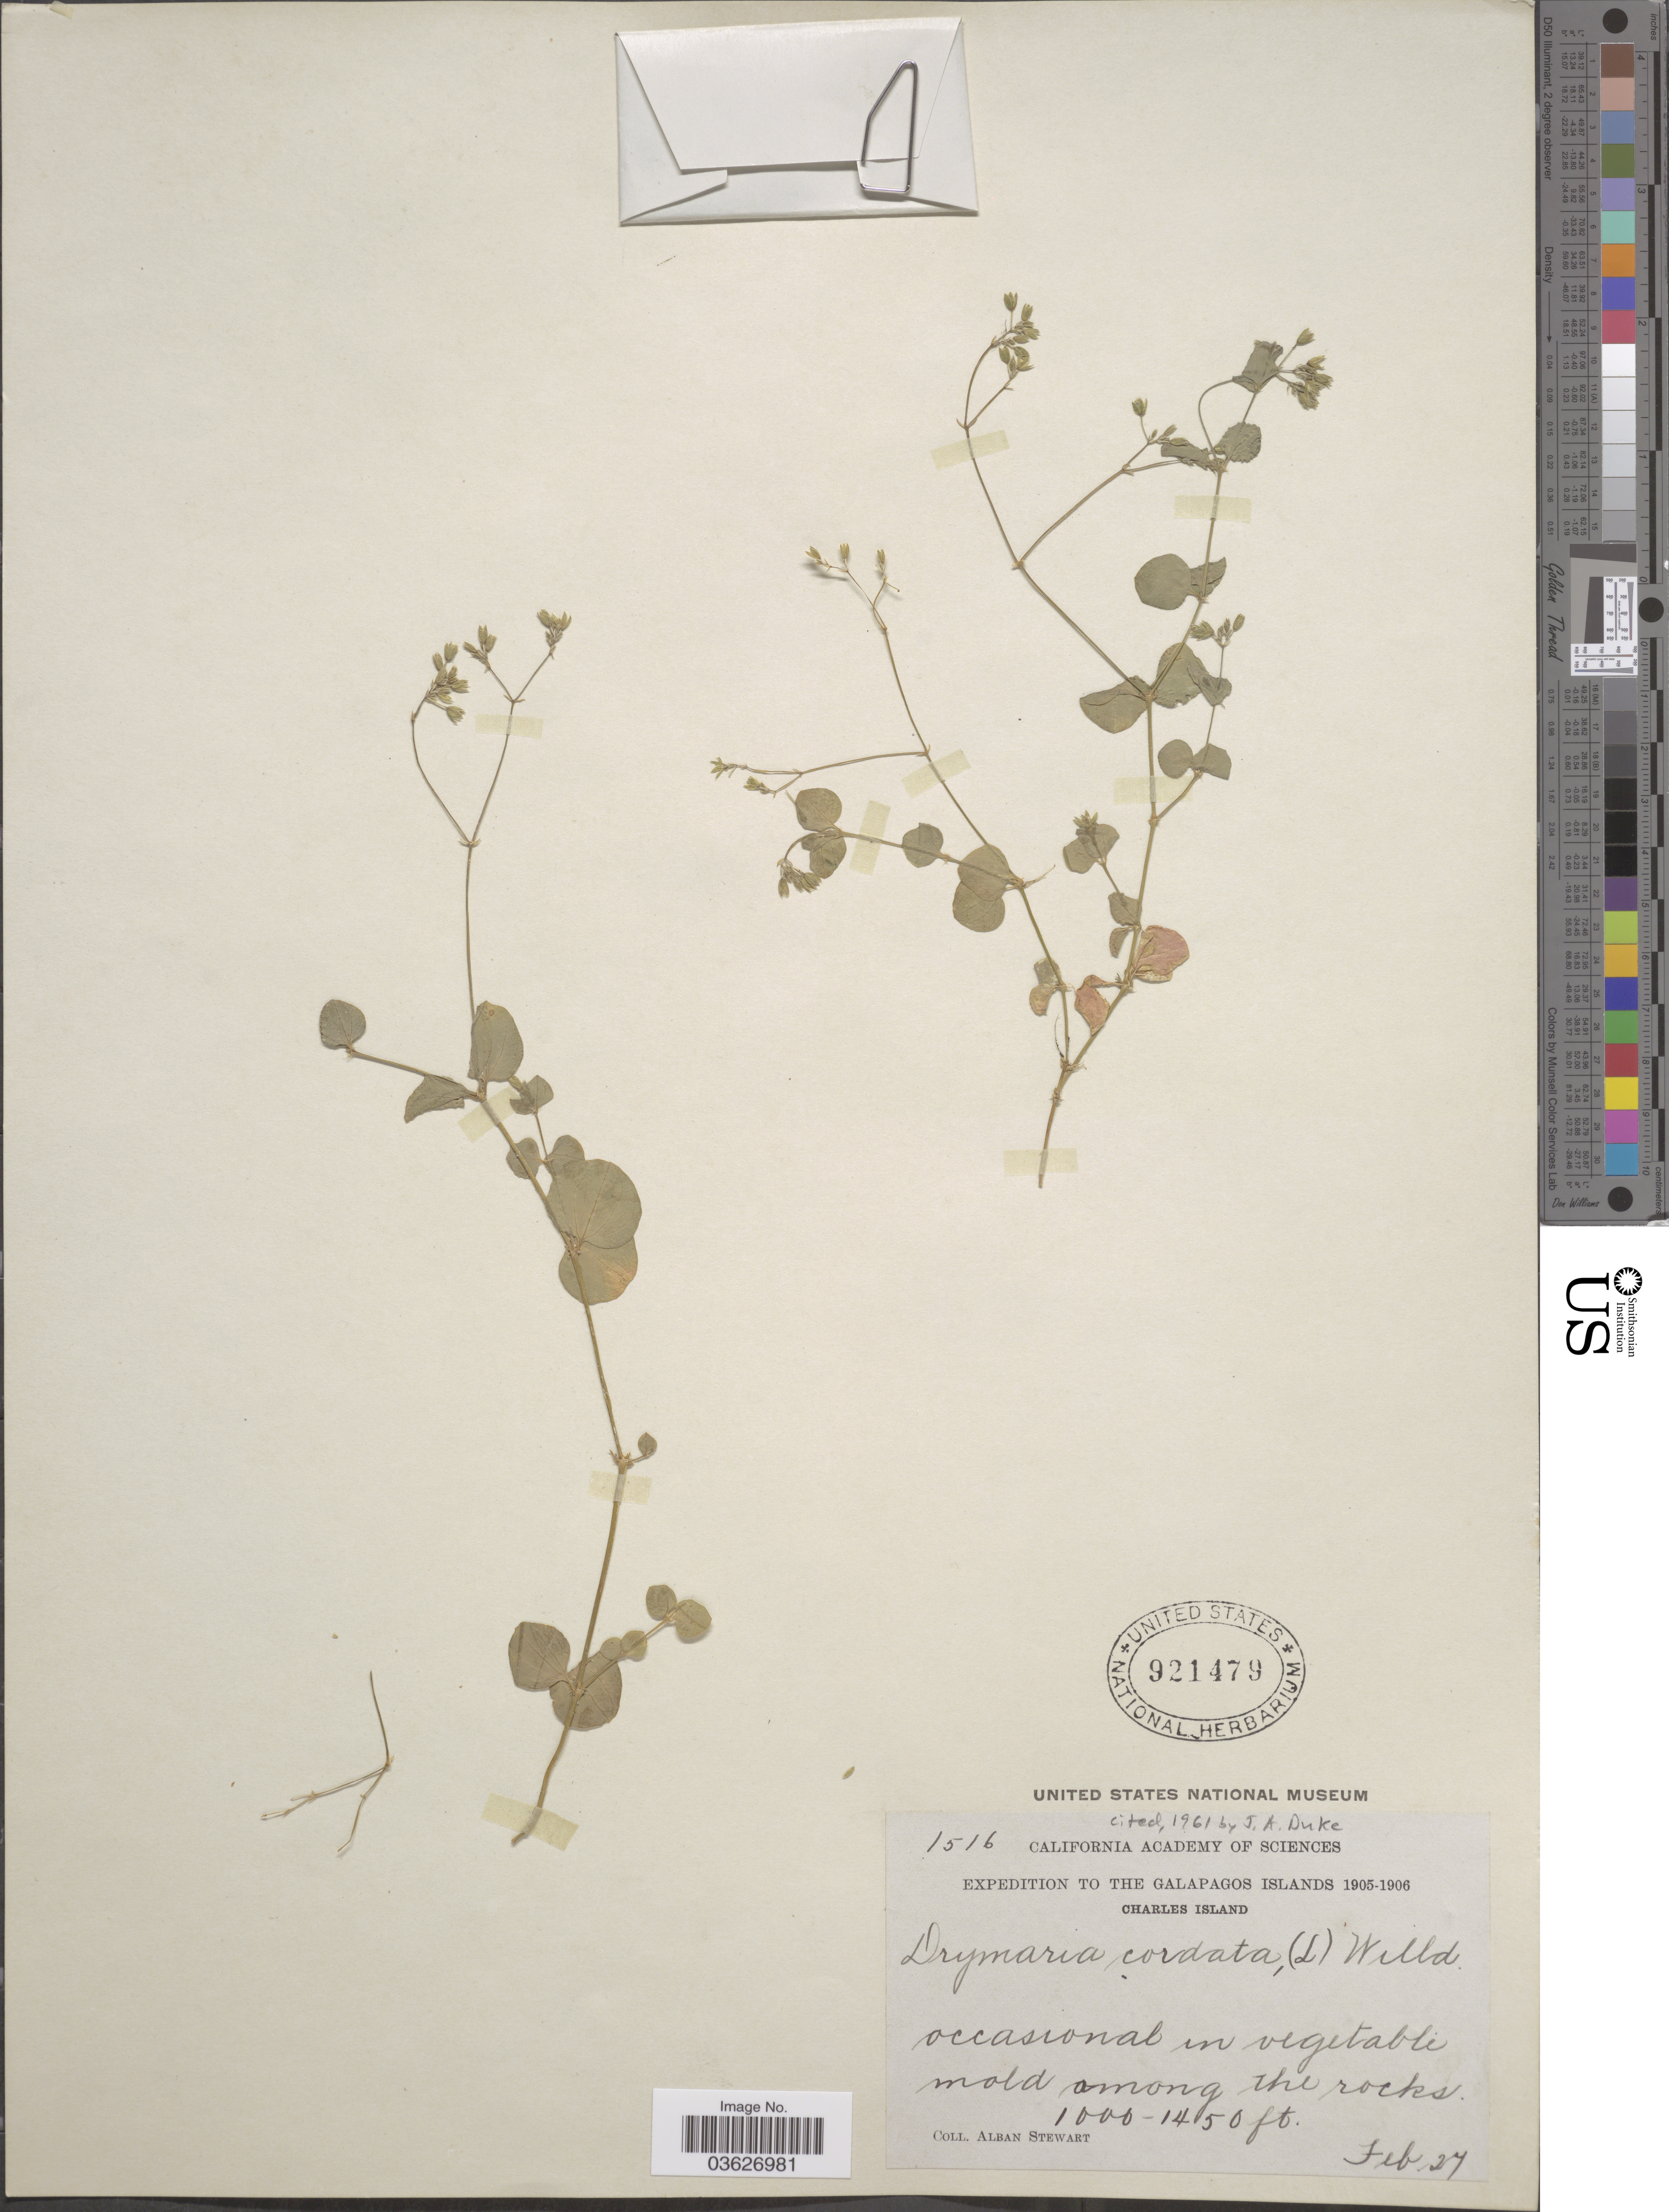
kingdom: Plantae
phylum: Tracheophyta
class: Magnoliopsida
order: Caryophyllales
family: Caryophyllaceae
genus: Drymaria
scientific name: Drymaria cordata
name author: (L.) Willd. ex Schult.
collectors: A. Stewart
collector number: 1516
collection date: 1905-02-27/1906-02-27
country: Ecuador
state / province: Colón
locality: Galapagos Islands. Charles Island.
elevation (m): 305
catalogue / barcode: US 921479